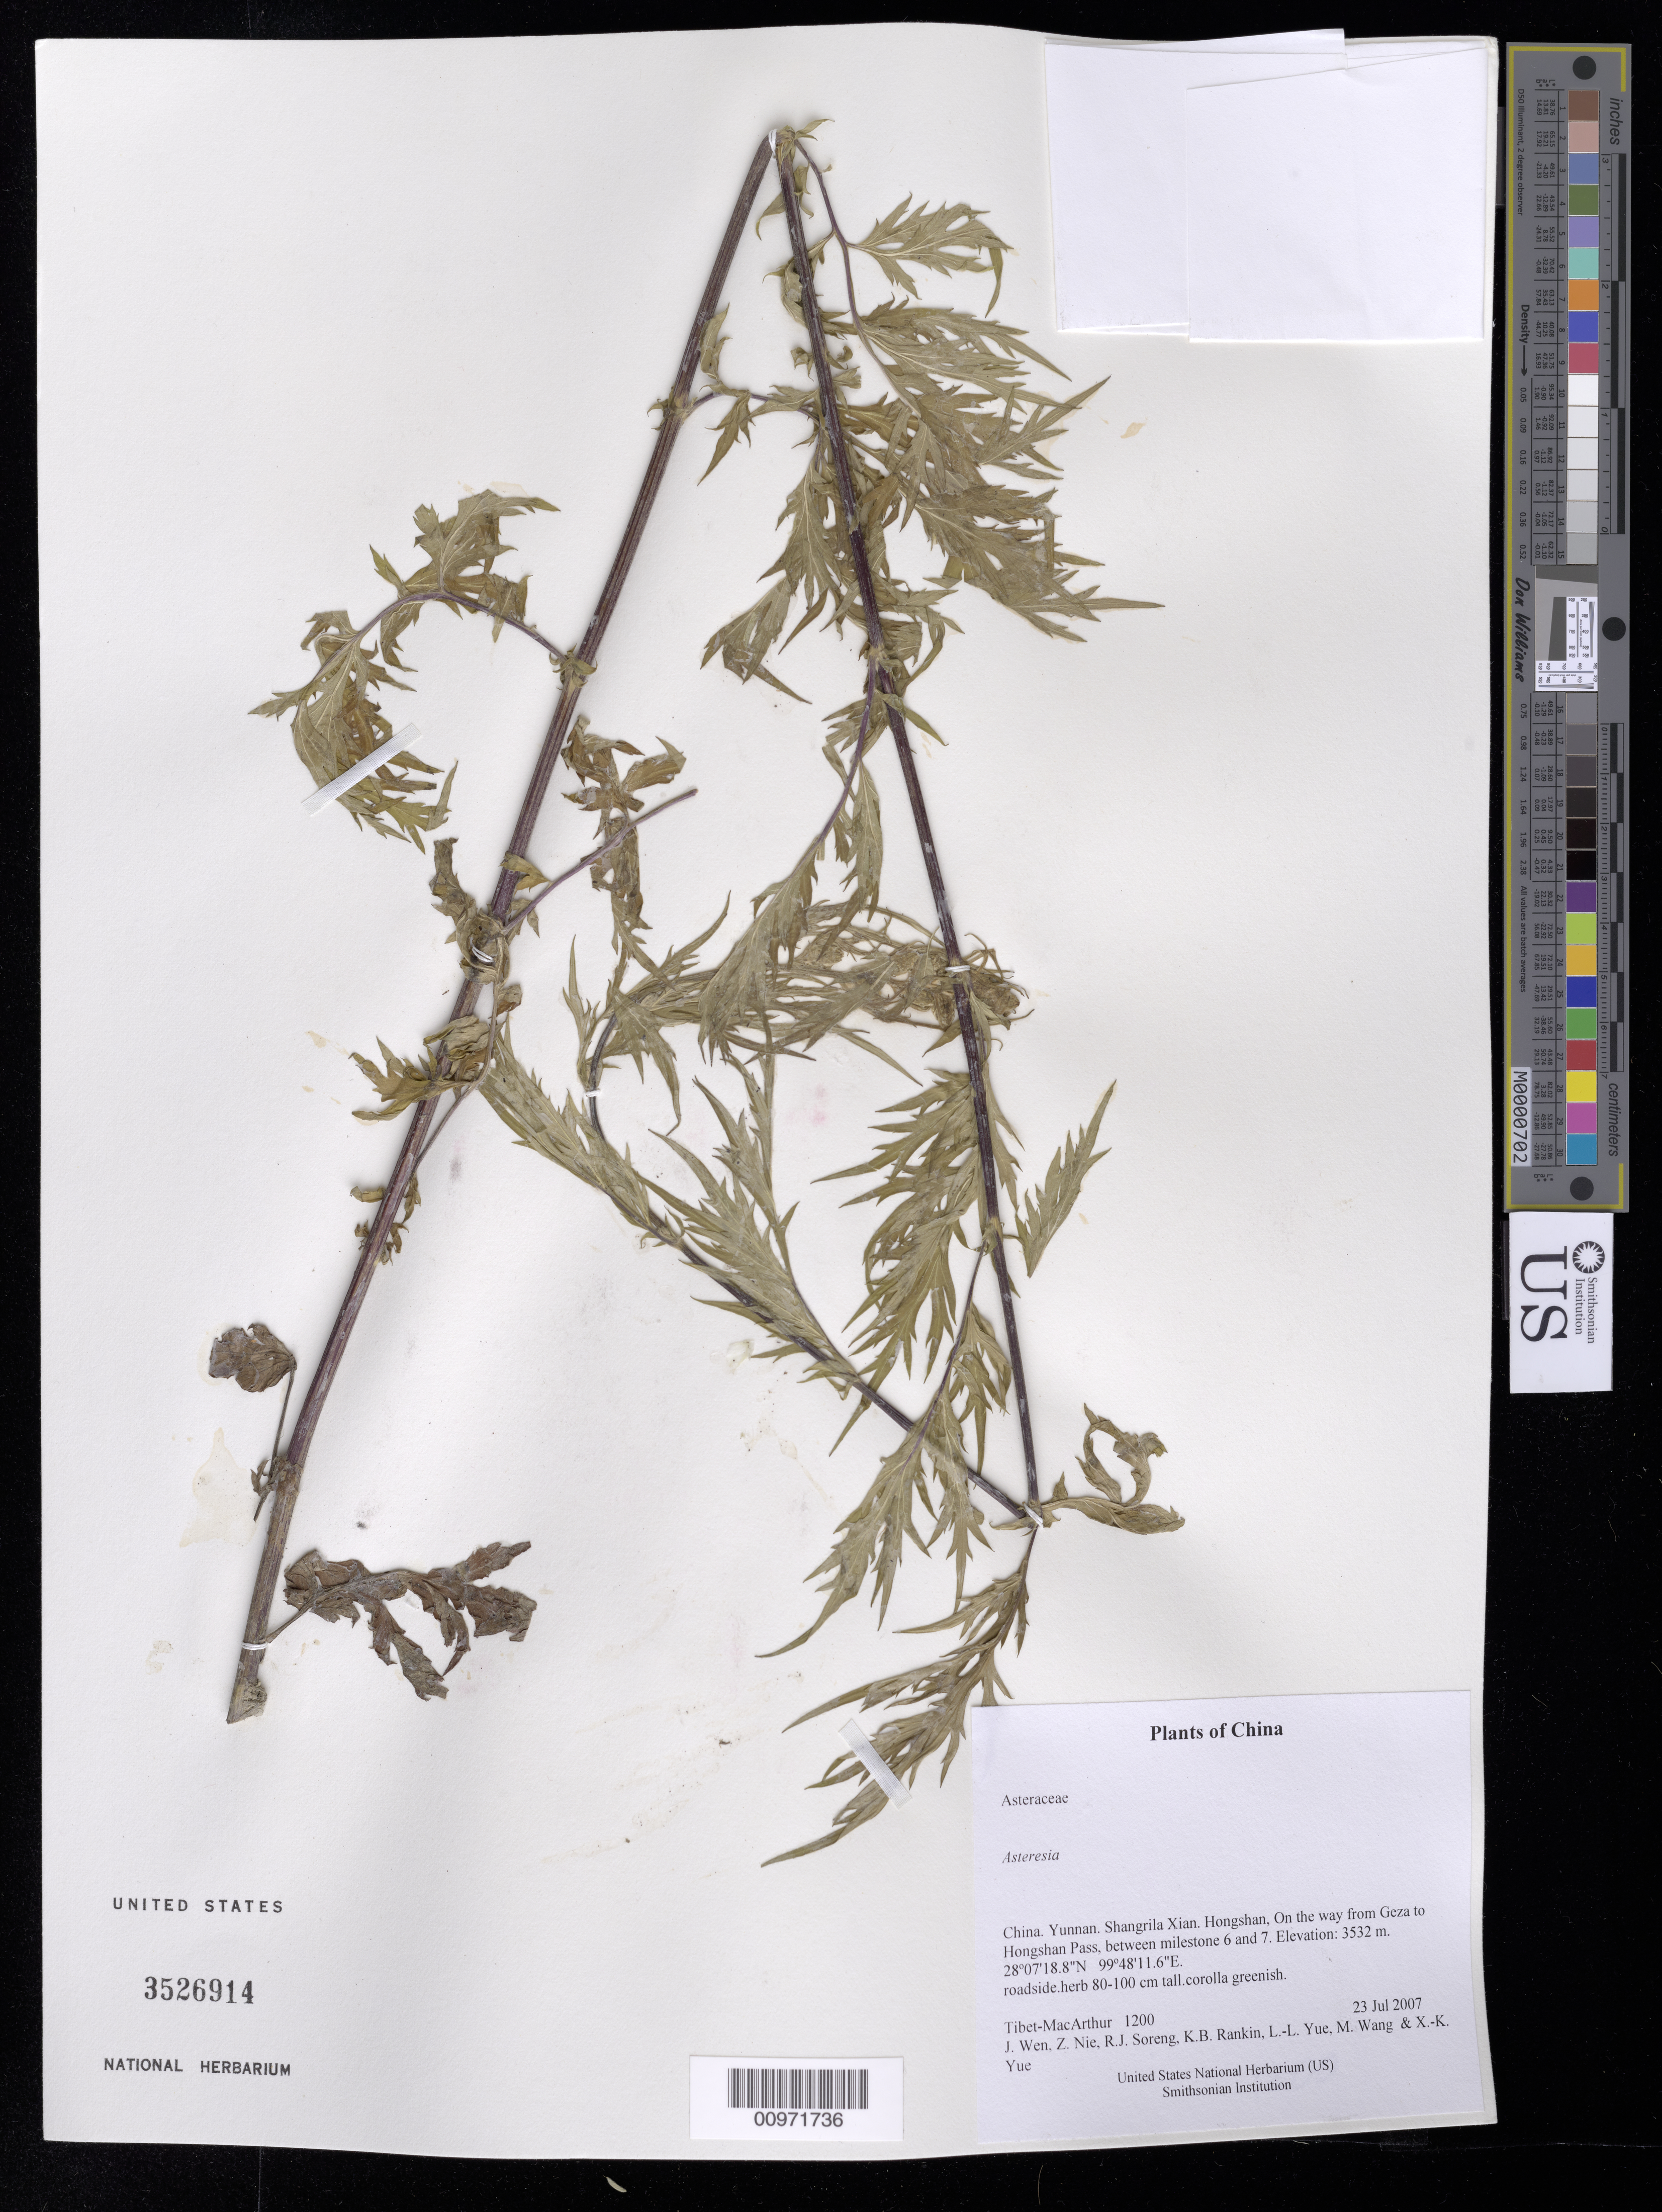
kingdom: Plantae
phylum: Tracheophyta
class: Magnoliopsida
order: Asterales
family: Asteraceae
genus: Asteridea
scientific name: Asteridea sp.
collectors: Tibet-MacArthur, J. Wen, Z. Nie, R. J. Soreng, K. Rankin, L. Yue, M. Wang & X. Yue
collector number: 1200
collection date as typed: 23 Jul 2007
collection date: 2007-07-23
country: China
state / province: Yunnan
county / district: Shangrila Xian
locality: Hongshan, On the way from Geza to Hongshan Pass, between milestone 6 and 7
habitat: roadside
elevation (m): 3532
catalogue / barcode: US 3526914